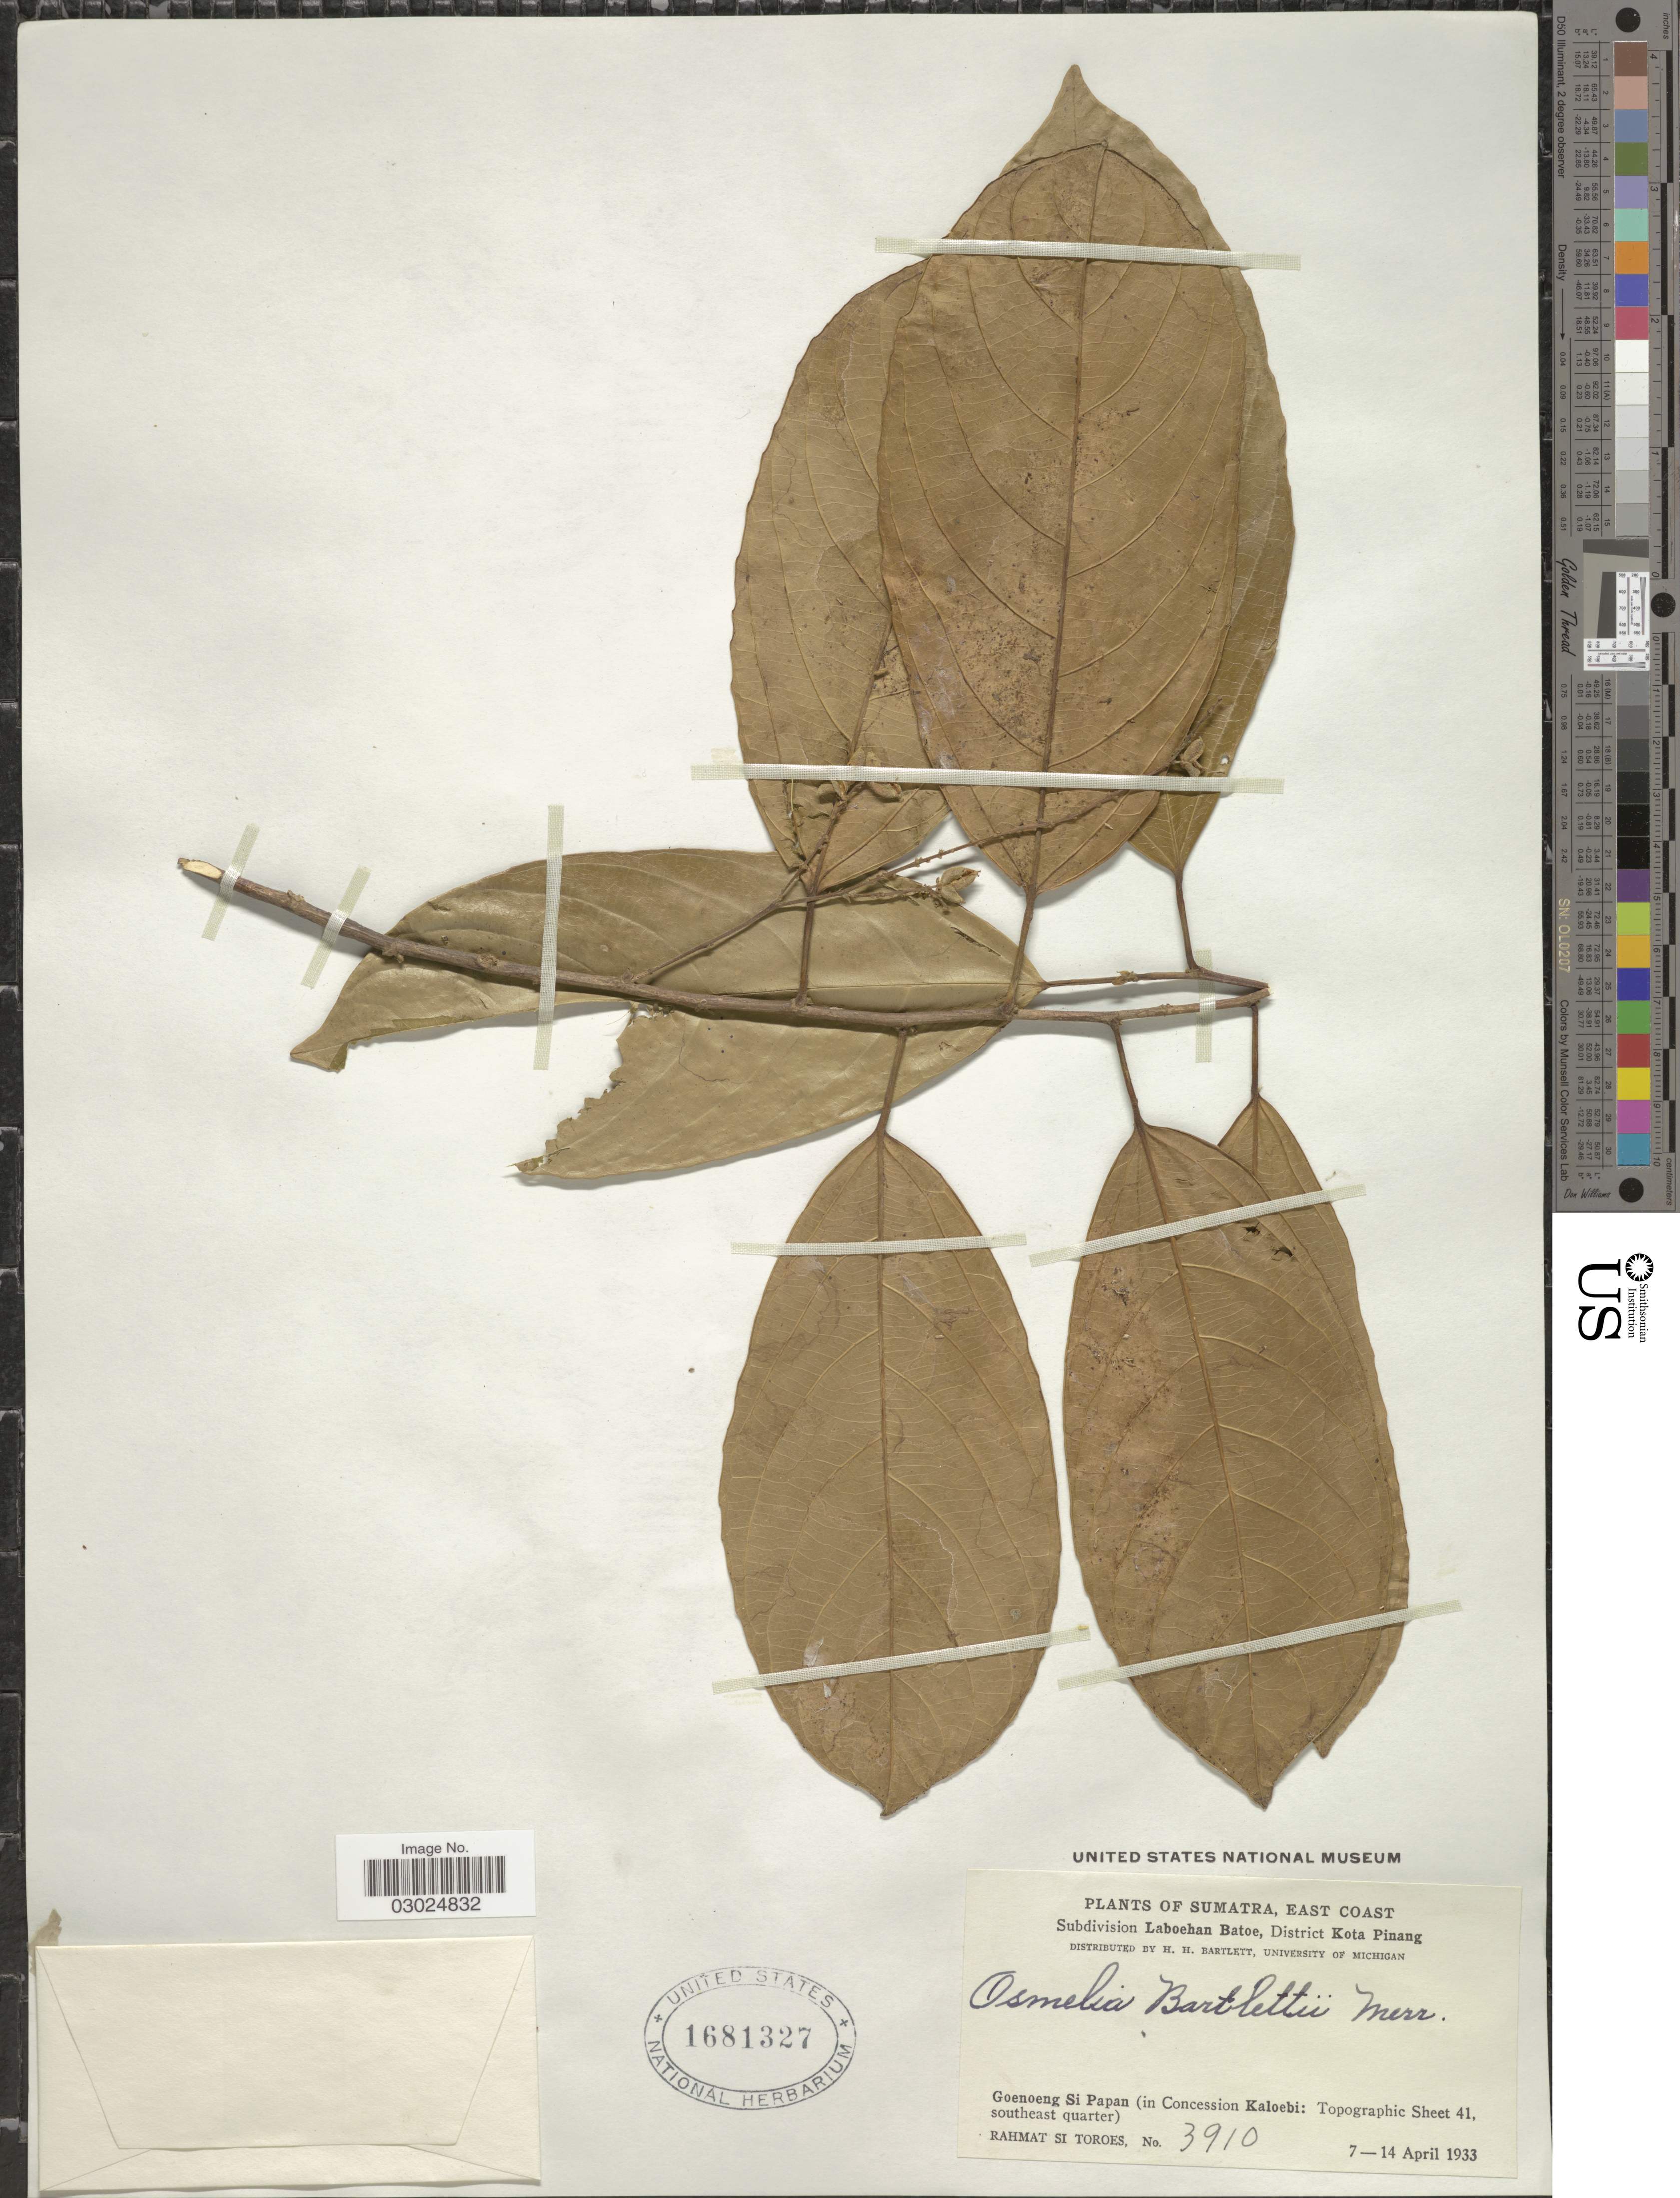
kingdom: Plantae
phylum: Tracheophyta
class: Magnoliopsida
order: Malpighiales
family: Salicaceae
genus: Osmelia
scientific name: Osmelia bartlettii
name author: Merr.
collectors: Rahmat Si Boeea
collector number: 3910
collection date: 1933-04-07/1933-04-14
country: Indonesia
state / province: Sumatra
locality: East Coast, Goenoeng Si Papan (in Concession Kaloebi: Topographic Sheet 41 southeast quarter).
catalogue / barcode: US 1681327